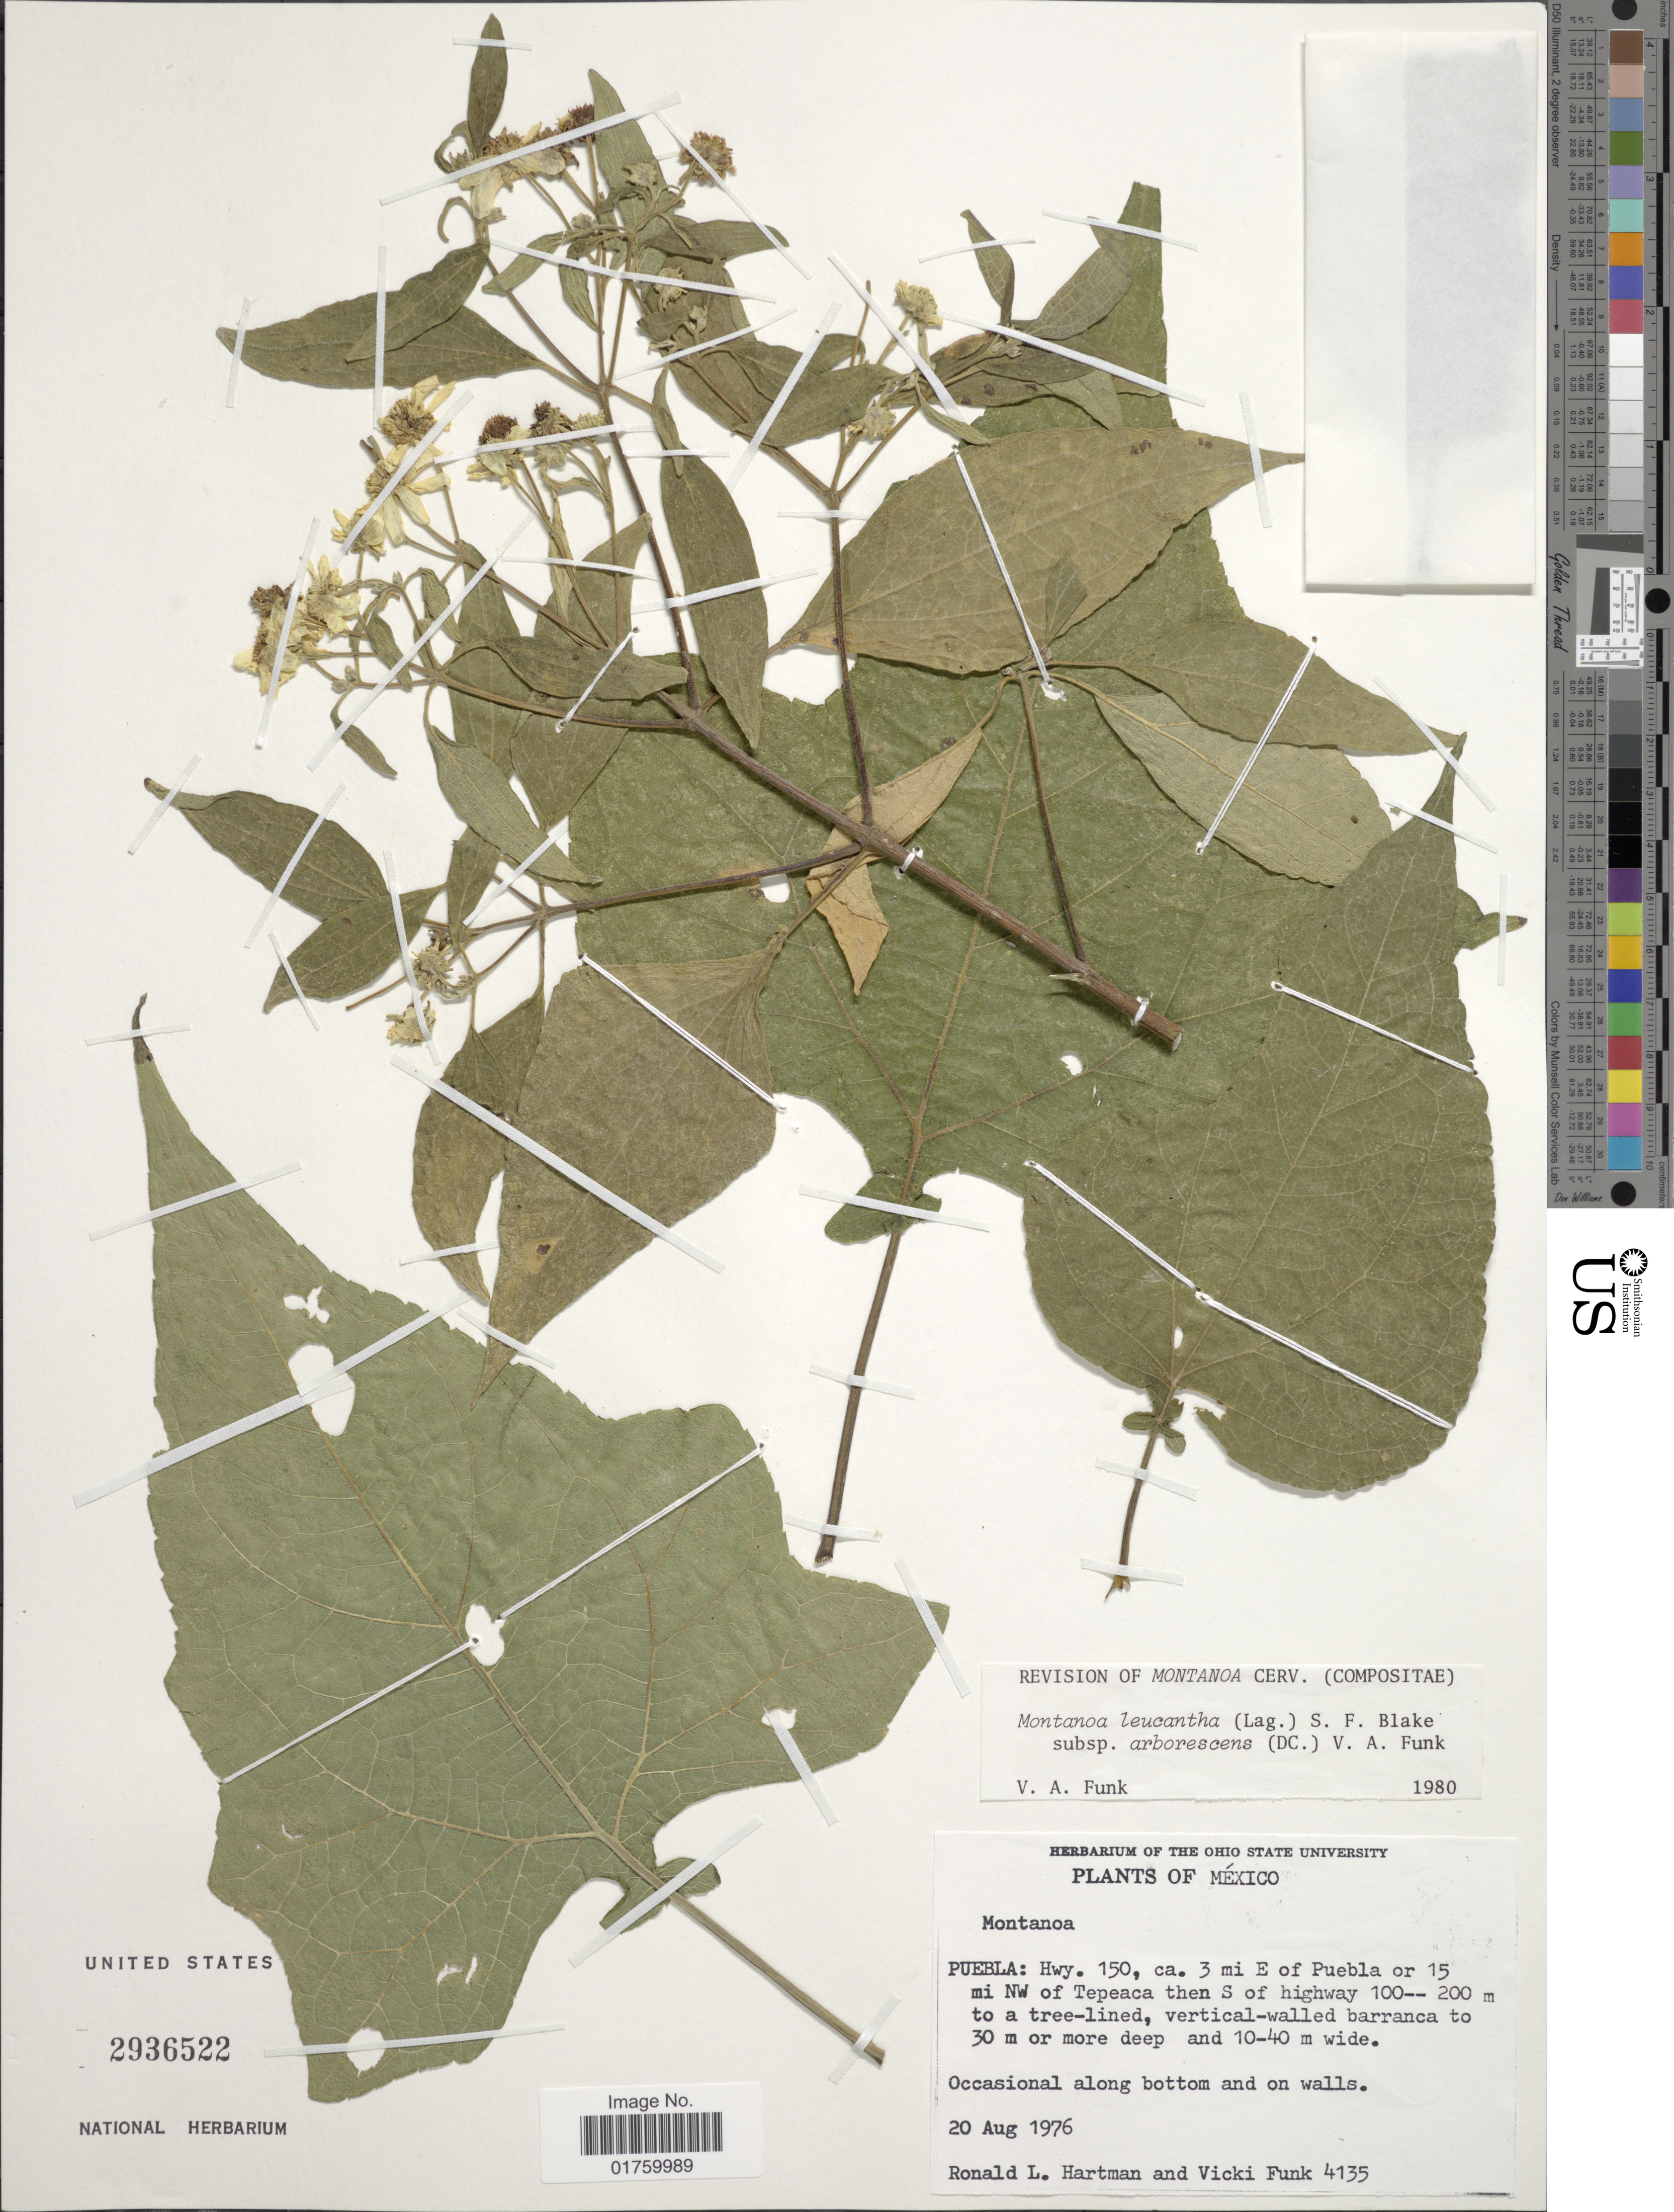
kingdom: Plantae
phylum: Tracheophyta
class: Magnoliopsida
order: Asterales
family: Asteraceae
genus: Montanoa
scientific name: Montanoa leucantha subsp. arborescens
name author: (DC.) V.A. Funk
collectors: R. Hartman & V. Funk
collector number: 4135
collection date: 1976-08-20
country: Mexico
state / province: Puebla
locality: Hwy. 150, ca. 3 mi E of Puebla of 15 mi NW of Tepeaca then S of highway.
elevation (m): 100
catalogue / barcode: US 2936522